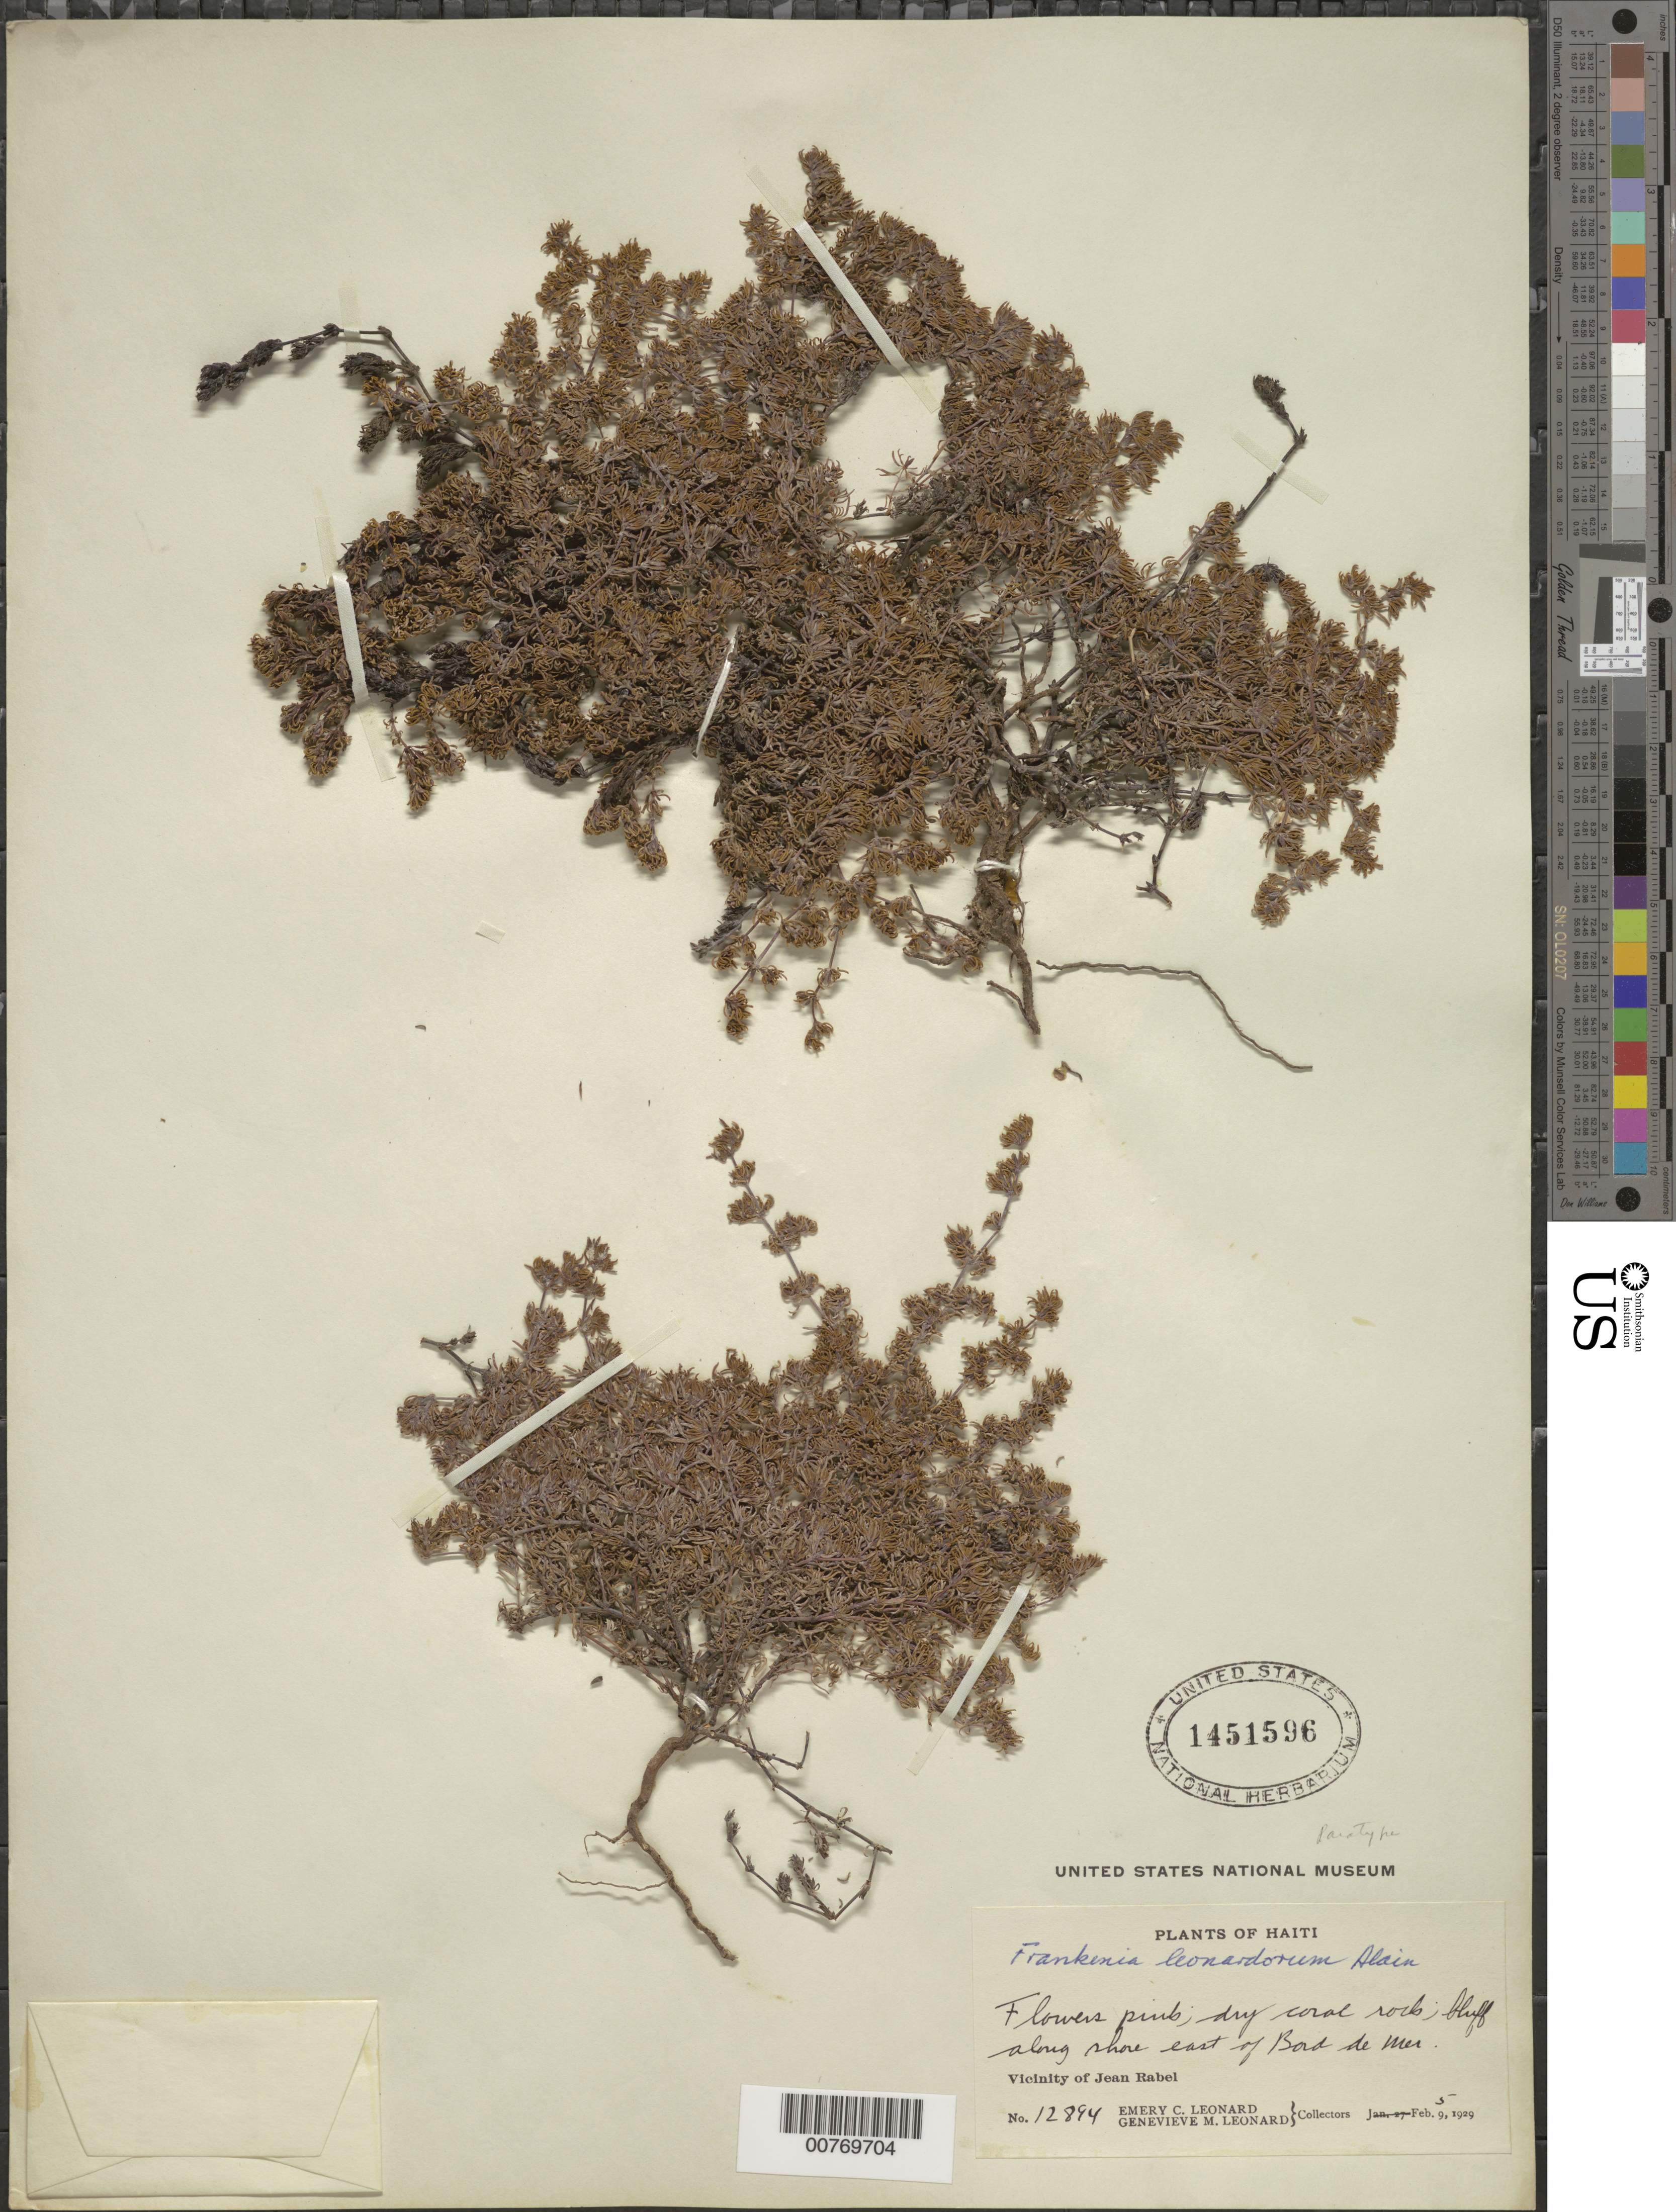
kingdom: Plantae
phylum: Tracheophyta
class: Magnoliopsida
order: Caryophyllales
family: Frankeniaceae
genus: Frankenia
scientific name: Frankenia leonardorum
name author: Alain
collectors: E. C. Leonard & G. M. Leonard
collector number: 12894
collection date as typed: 05 Feb 1929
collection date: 1929-02-05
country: Haiti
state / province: Nord-Óuest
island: Hispaniola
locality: Vicinity of Jean Rabel.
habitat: Bluff along shore east of Bord de Mer, dry coral rock.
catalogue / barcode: US 1451596